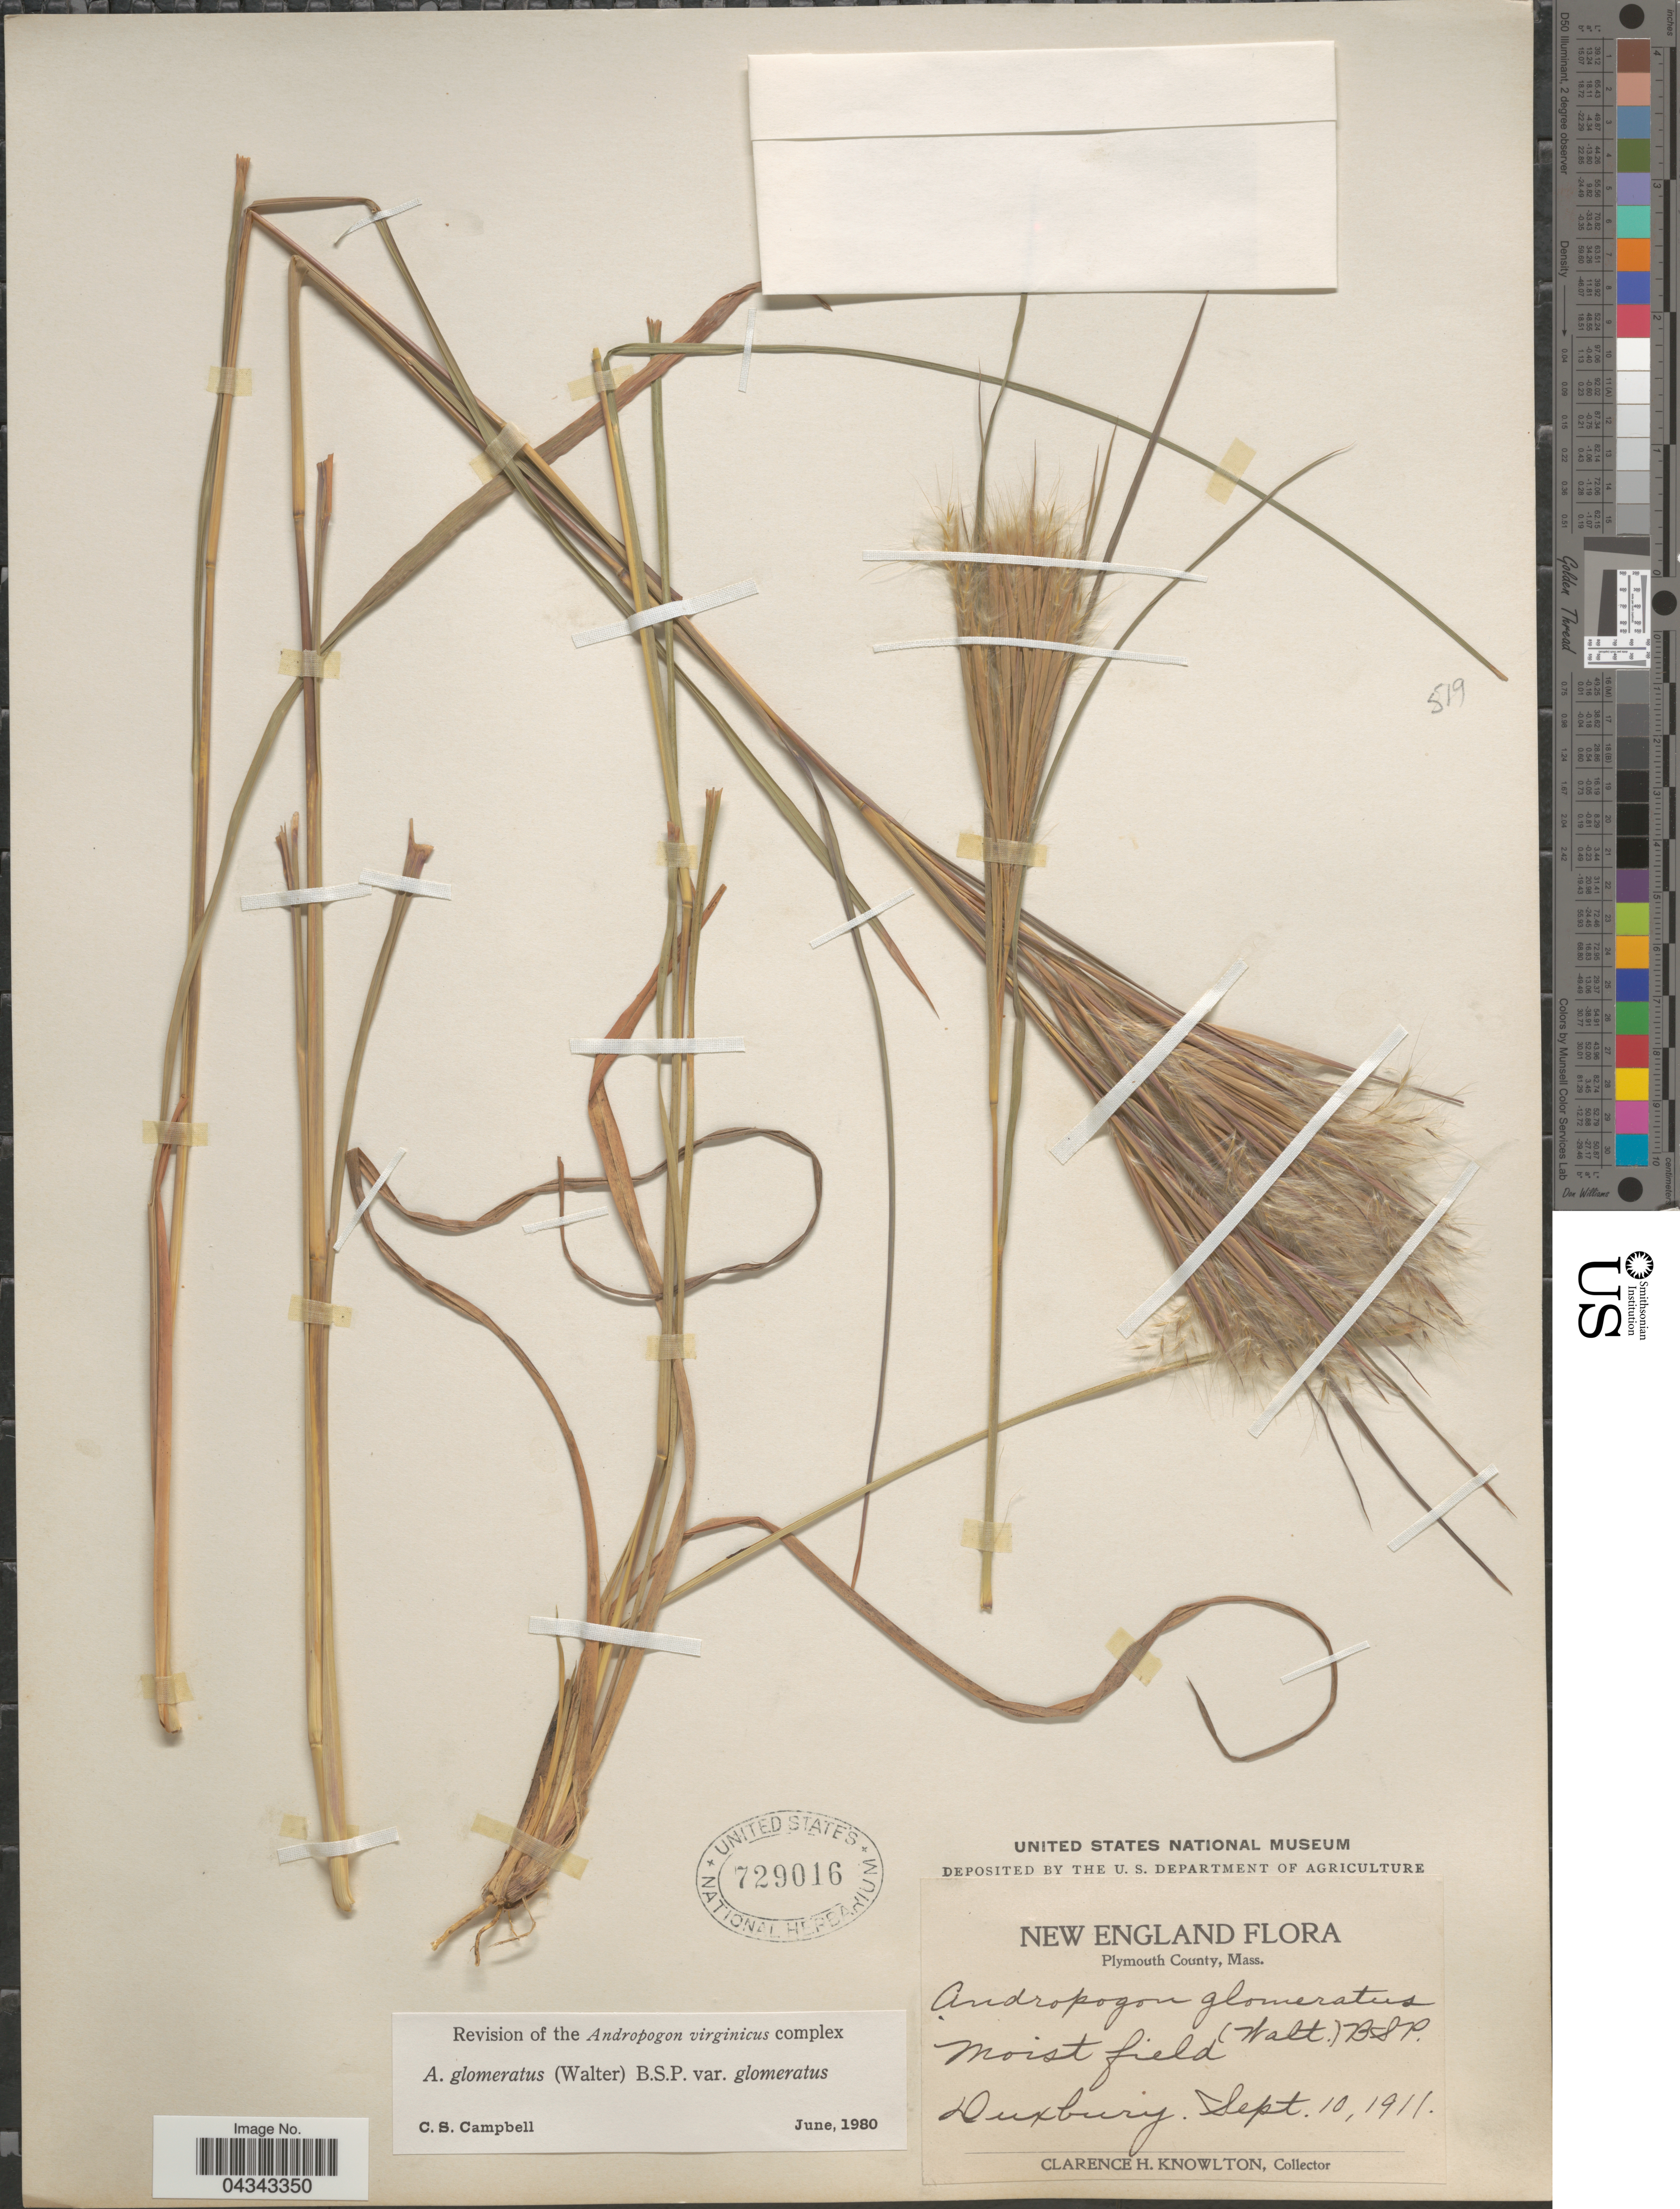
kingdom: Plantae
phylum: Tracheophyta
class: Liliopsida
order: Poales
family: Poaceae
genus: Andropogon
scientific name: Andropogon glomeratus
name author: (Walter) Britton, Stearns & Poggenb.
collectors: C. H. Knowlton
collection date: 1911-09-10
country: United States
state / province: Massachusetts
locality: New England. Plymouth County. Moist field. Duxbury.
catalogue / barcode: US 729016